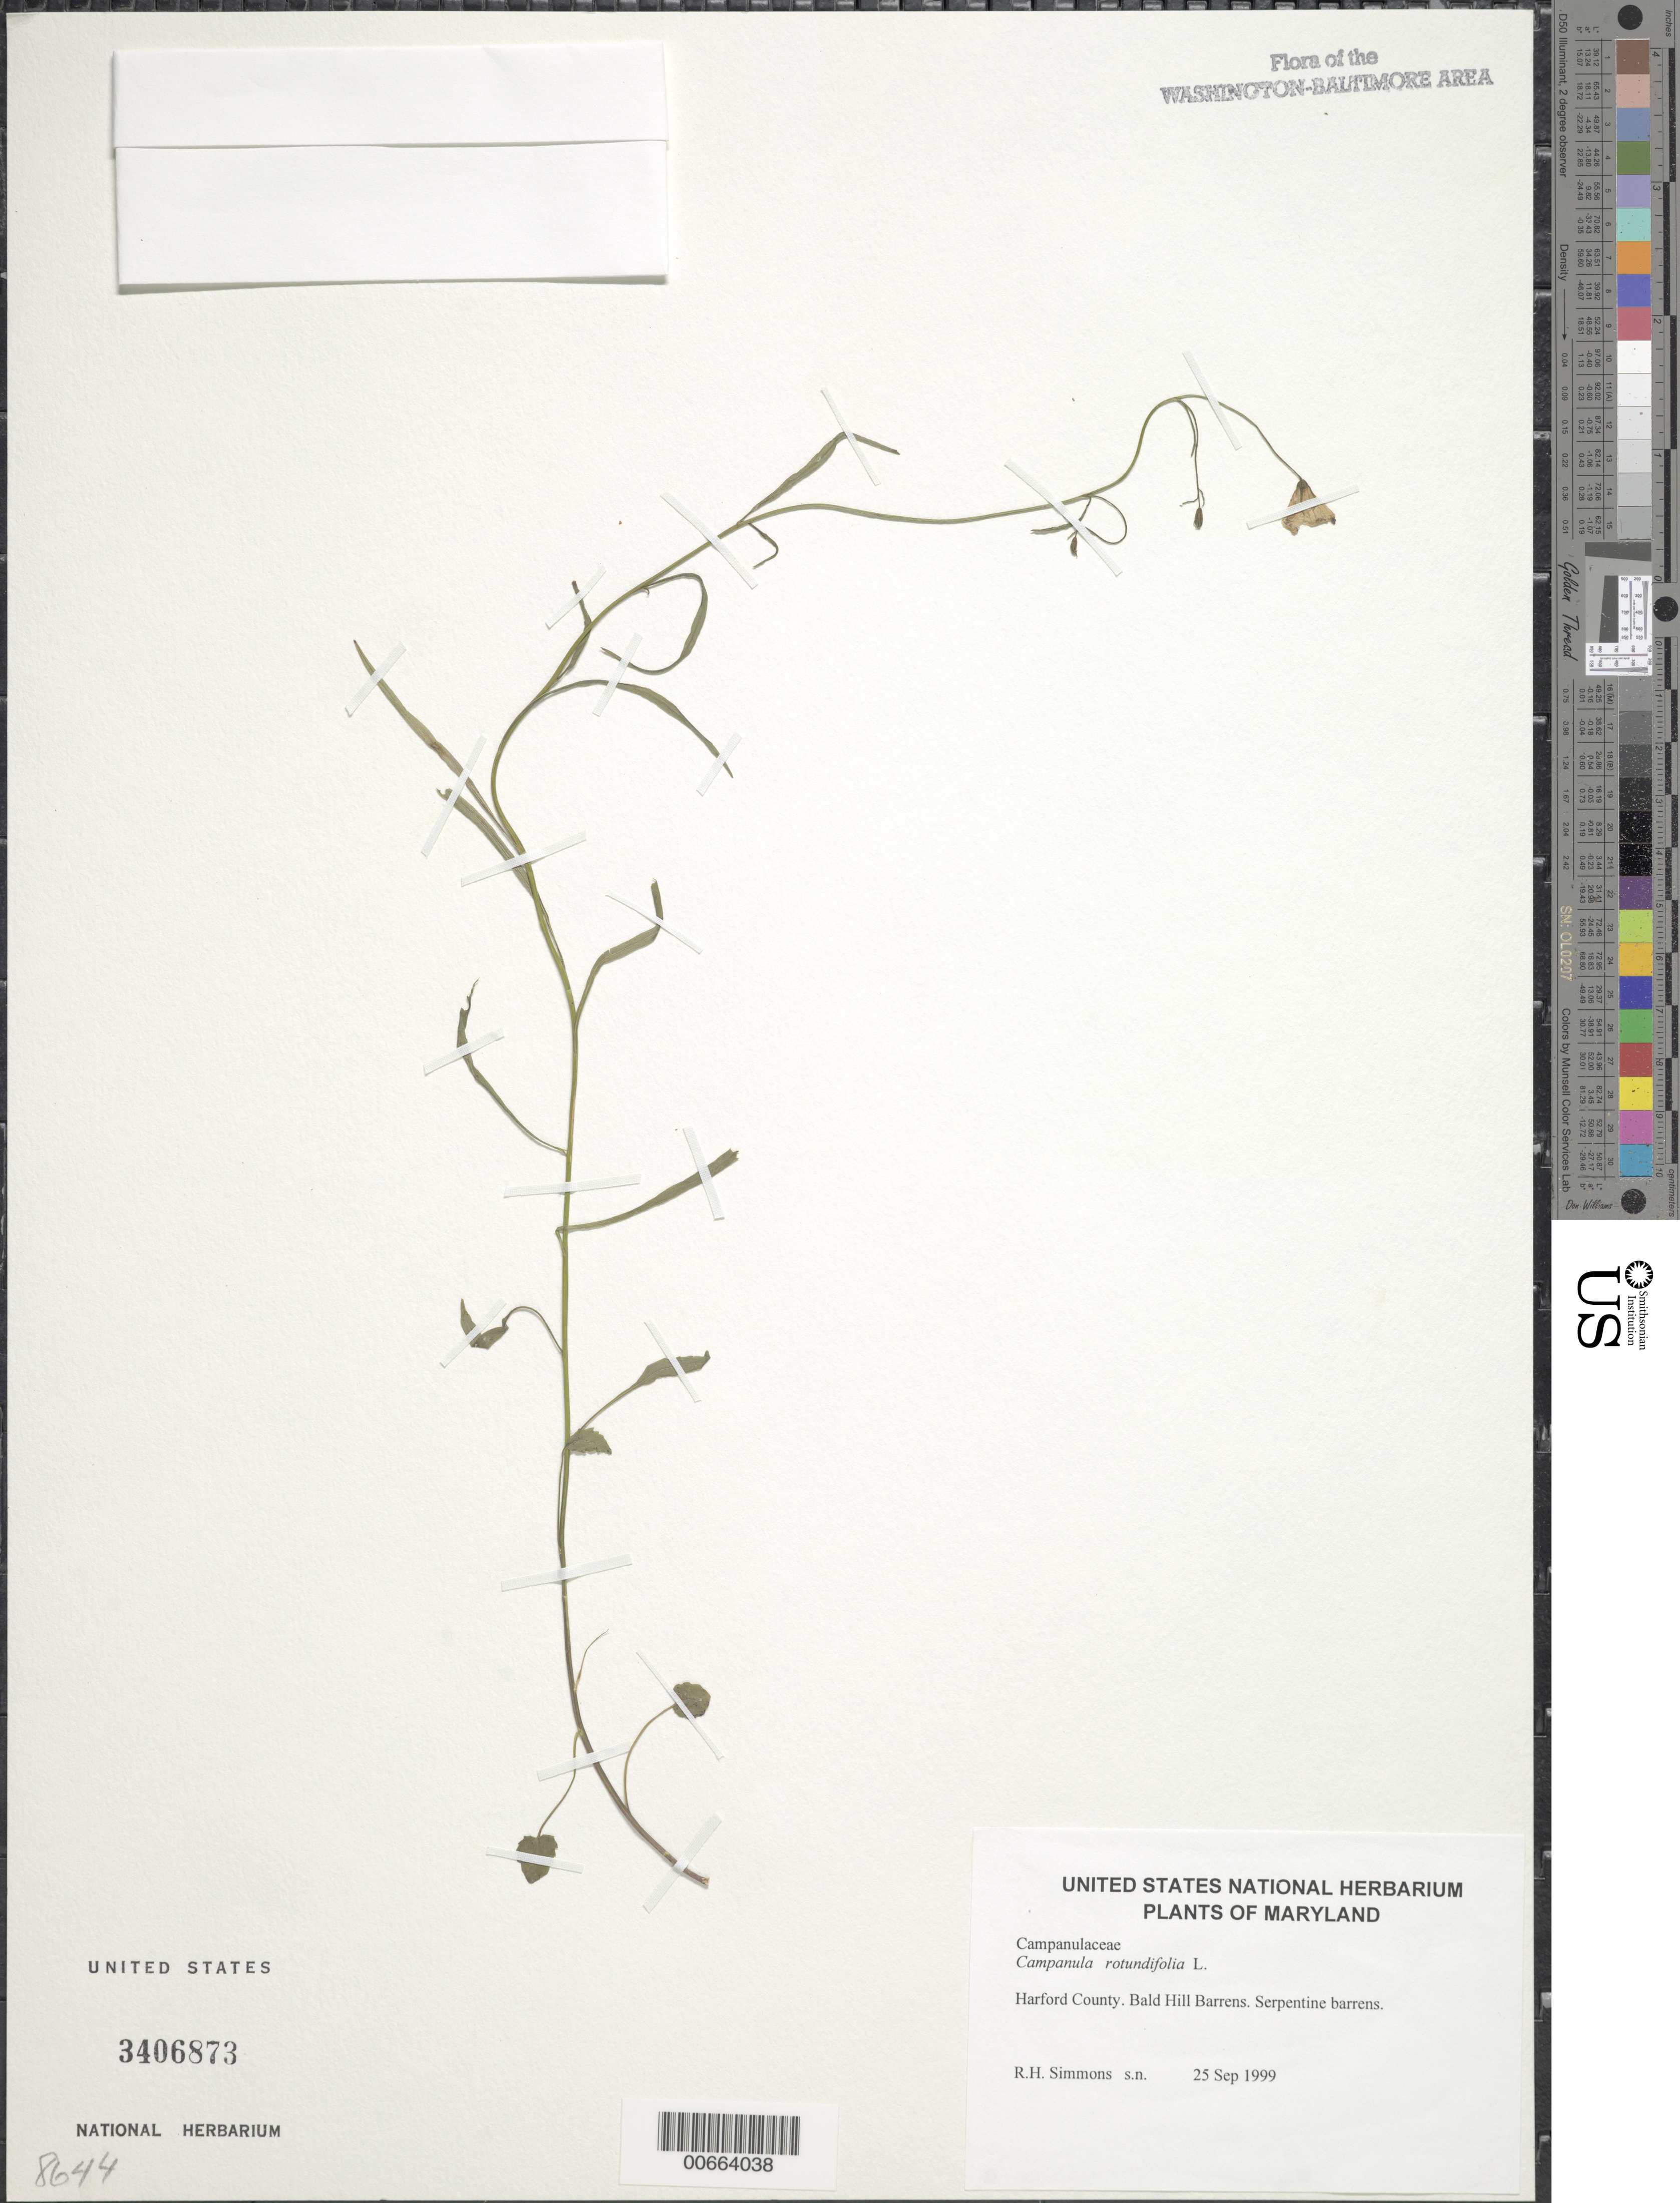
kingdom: Plantae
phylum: Tracheophyta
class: Magnoliopsida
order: Asterales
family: Campanulaceae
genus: Campanula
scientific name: Campanula rotundifolia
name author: L.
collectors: R. H. Simmons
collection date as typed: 25 Sep 1999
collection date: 1999-09-25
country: United States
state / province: Maryland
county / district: Harford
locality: Bald Hill barrens.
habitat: Serpentine barrens.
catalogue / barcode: US 3406873